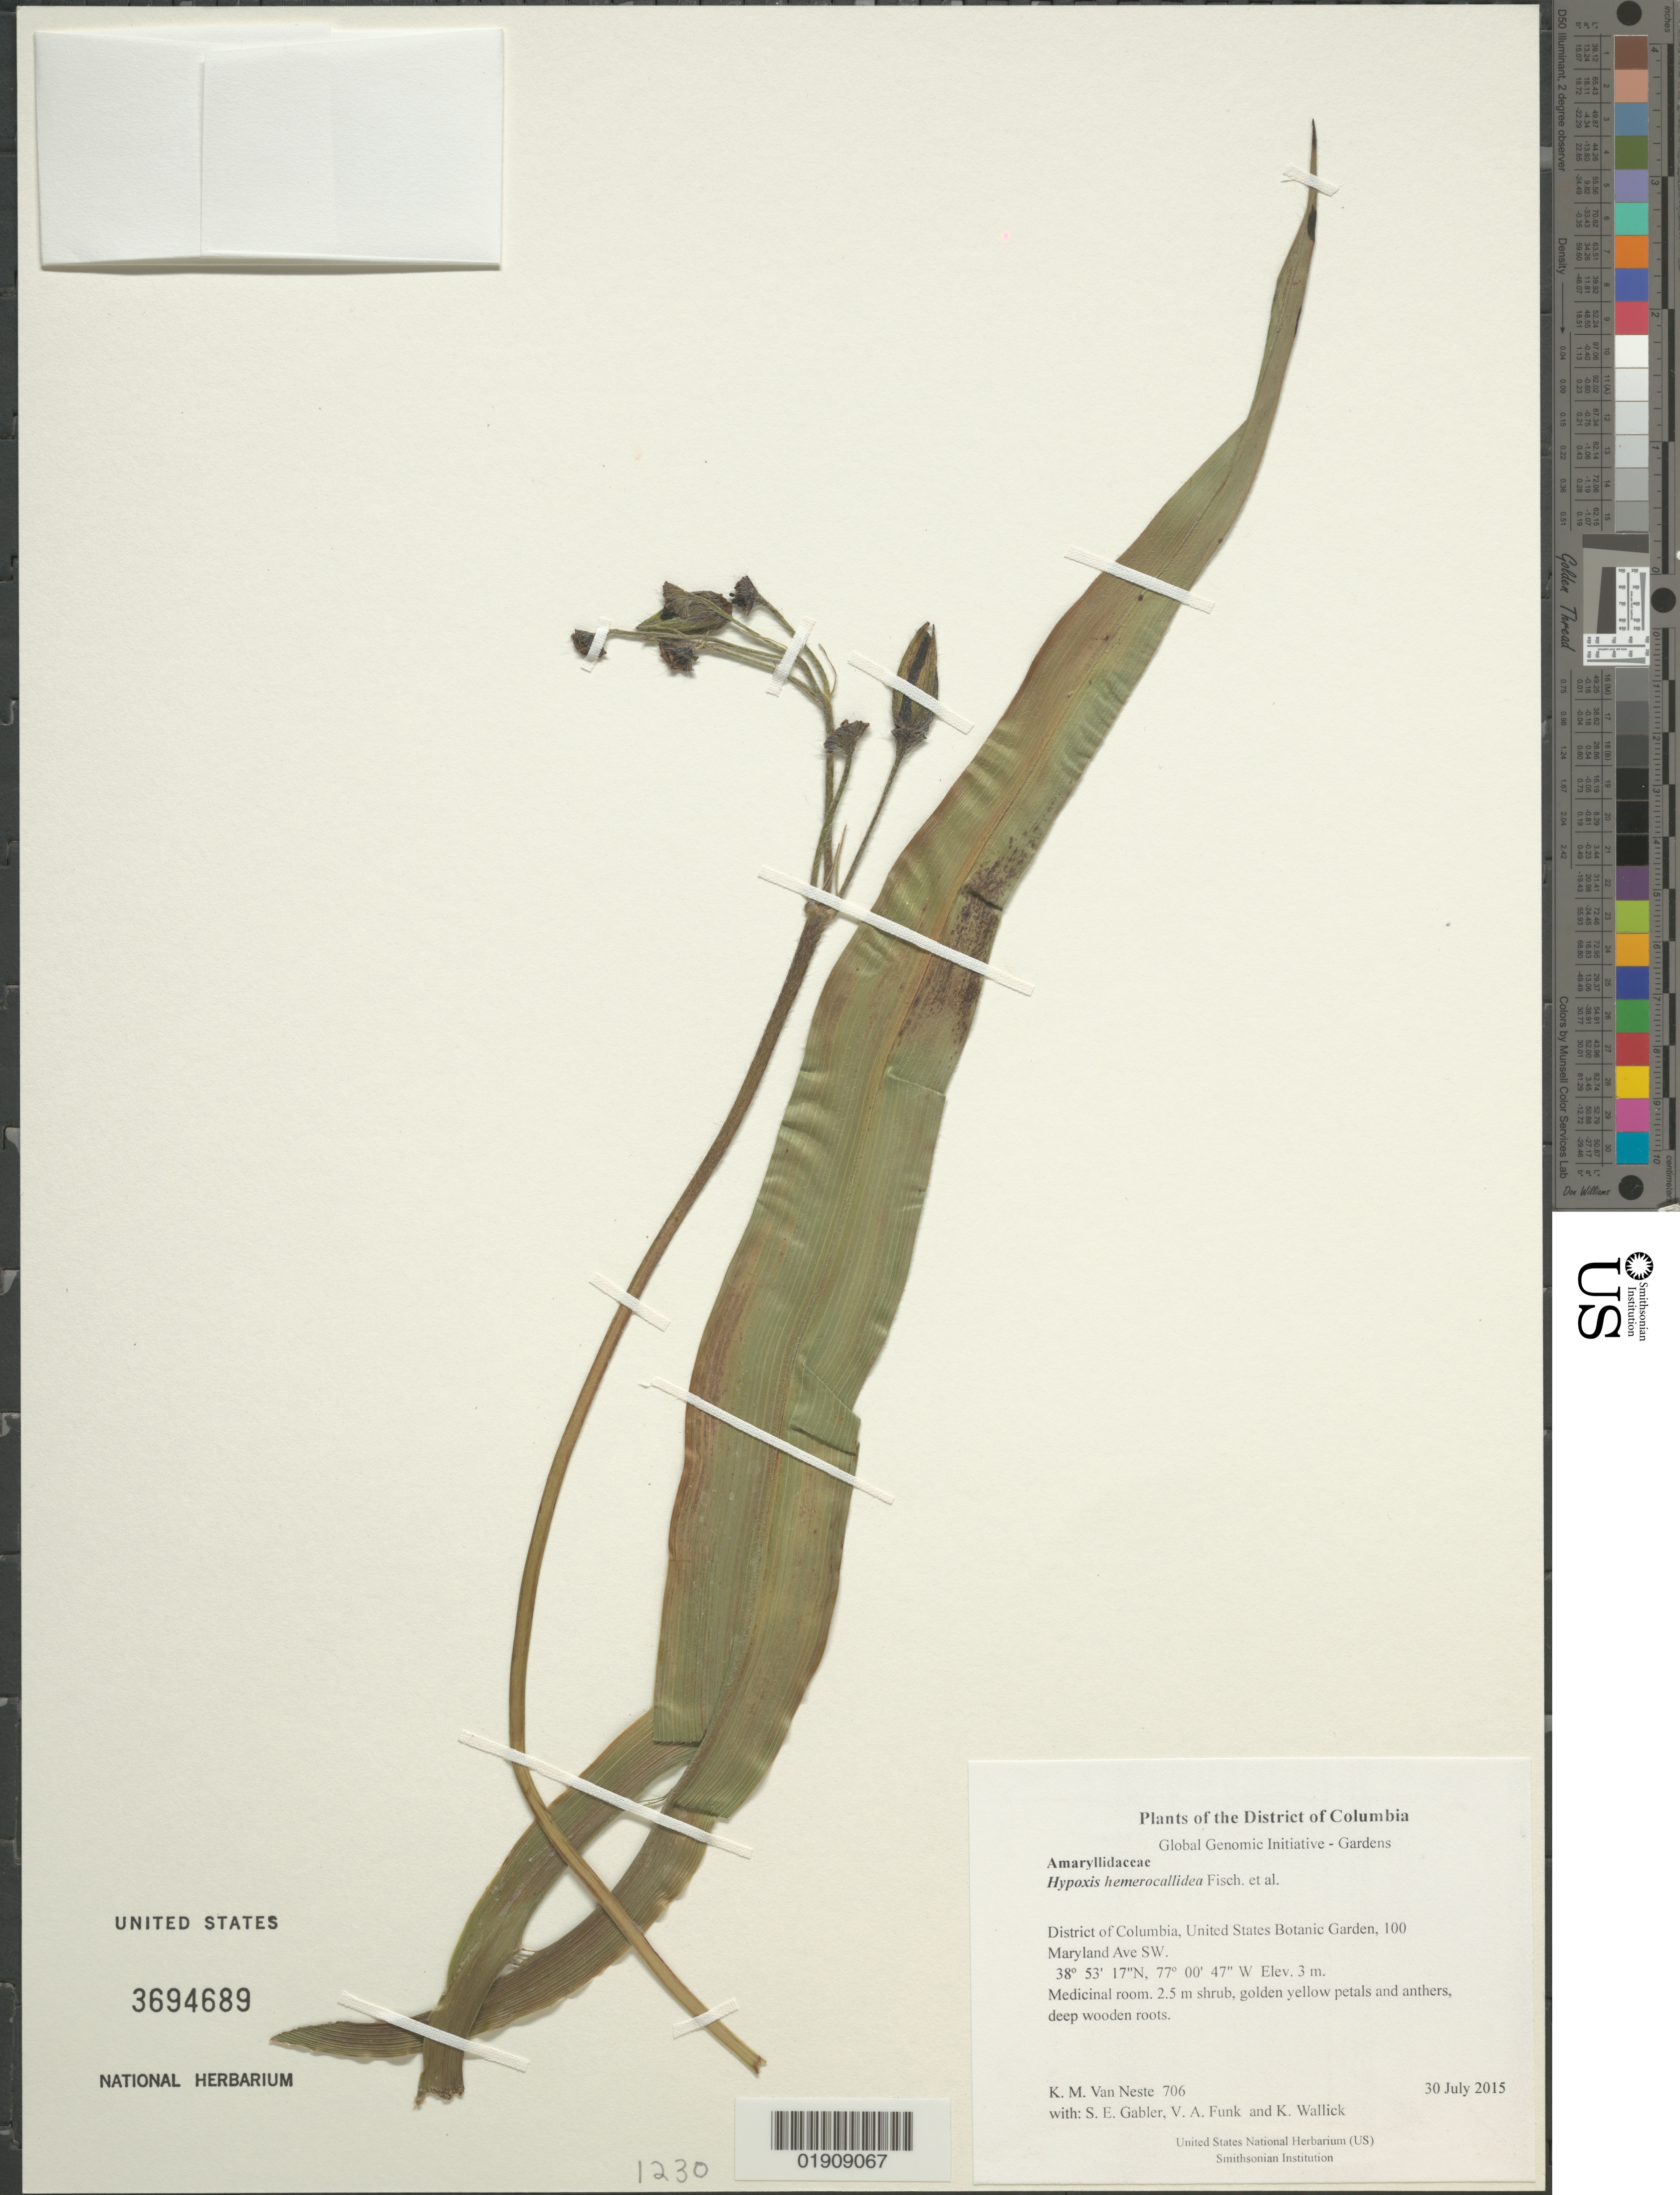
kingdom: Plantae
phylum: Tracheophyta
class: Liliopsida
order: Asparagales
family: Hypoxidaceae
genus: Hypoxis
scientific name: Hypoxis hemerocallidea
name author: Fisch. et al.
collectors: K. M. Van Neste, S. E. Gabler, V. Funk & K. Wallick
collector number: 706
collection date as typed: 30 July 2015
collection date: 2015-07-30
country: United States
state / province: District of Columbia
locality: United States Botanic Garden, 100 Maryland Ave SW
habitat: Medicinal room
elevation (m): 3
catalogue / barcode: US 3694689